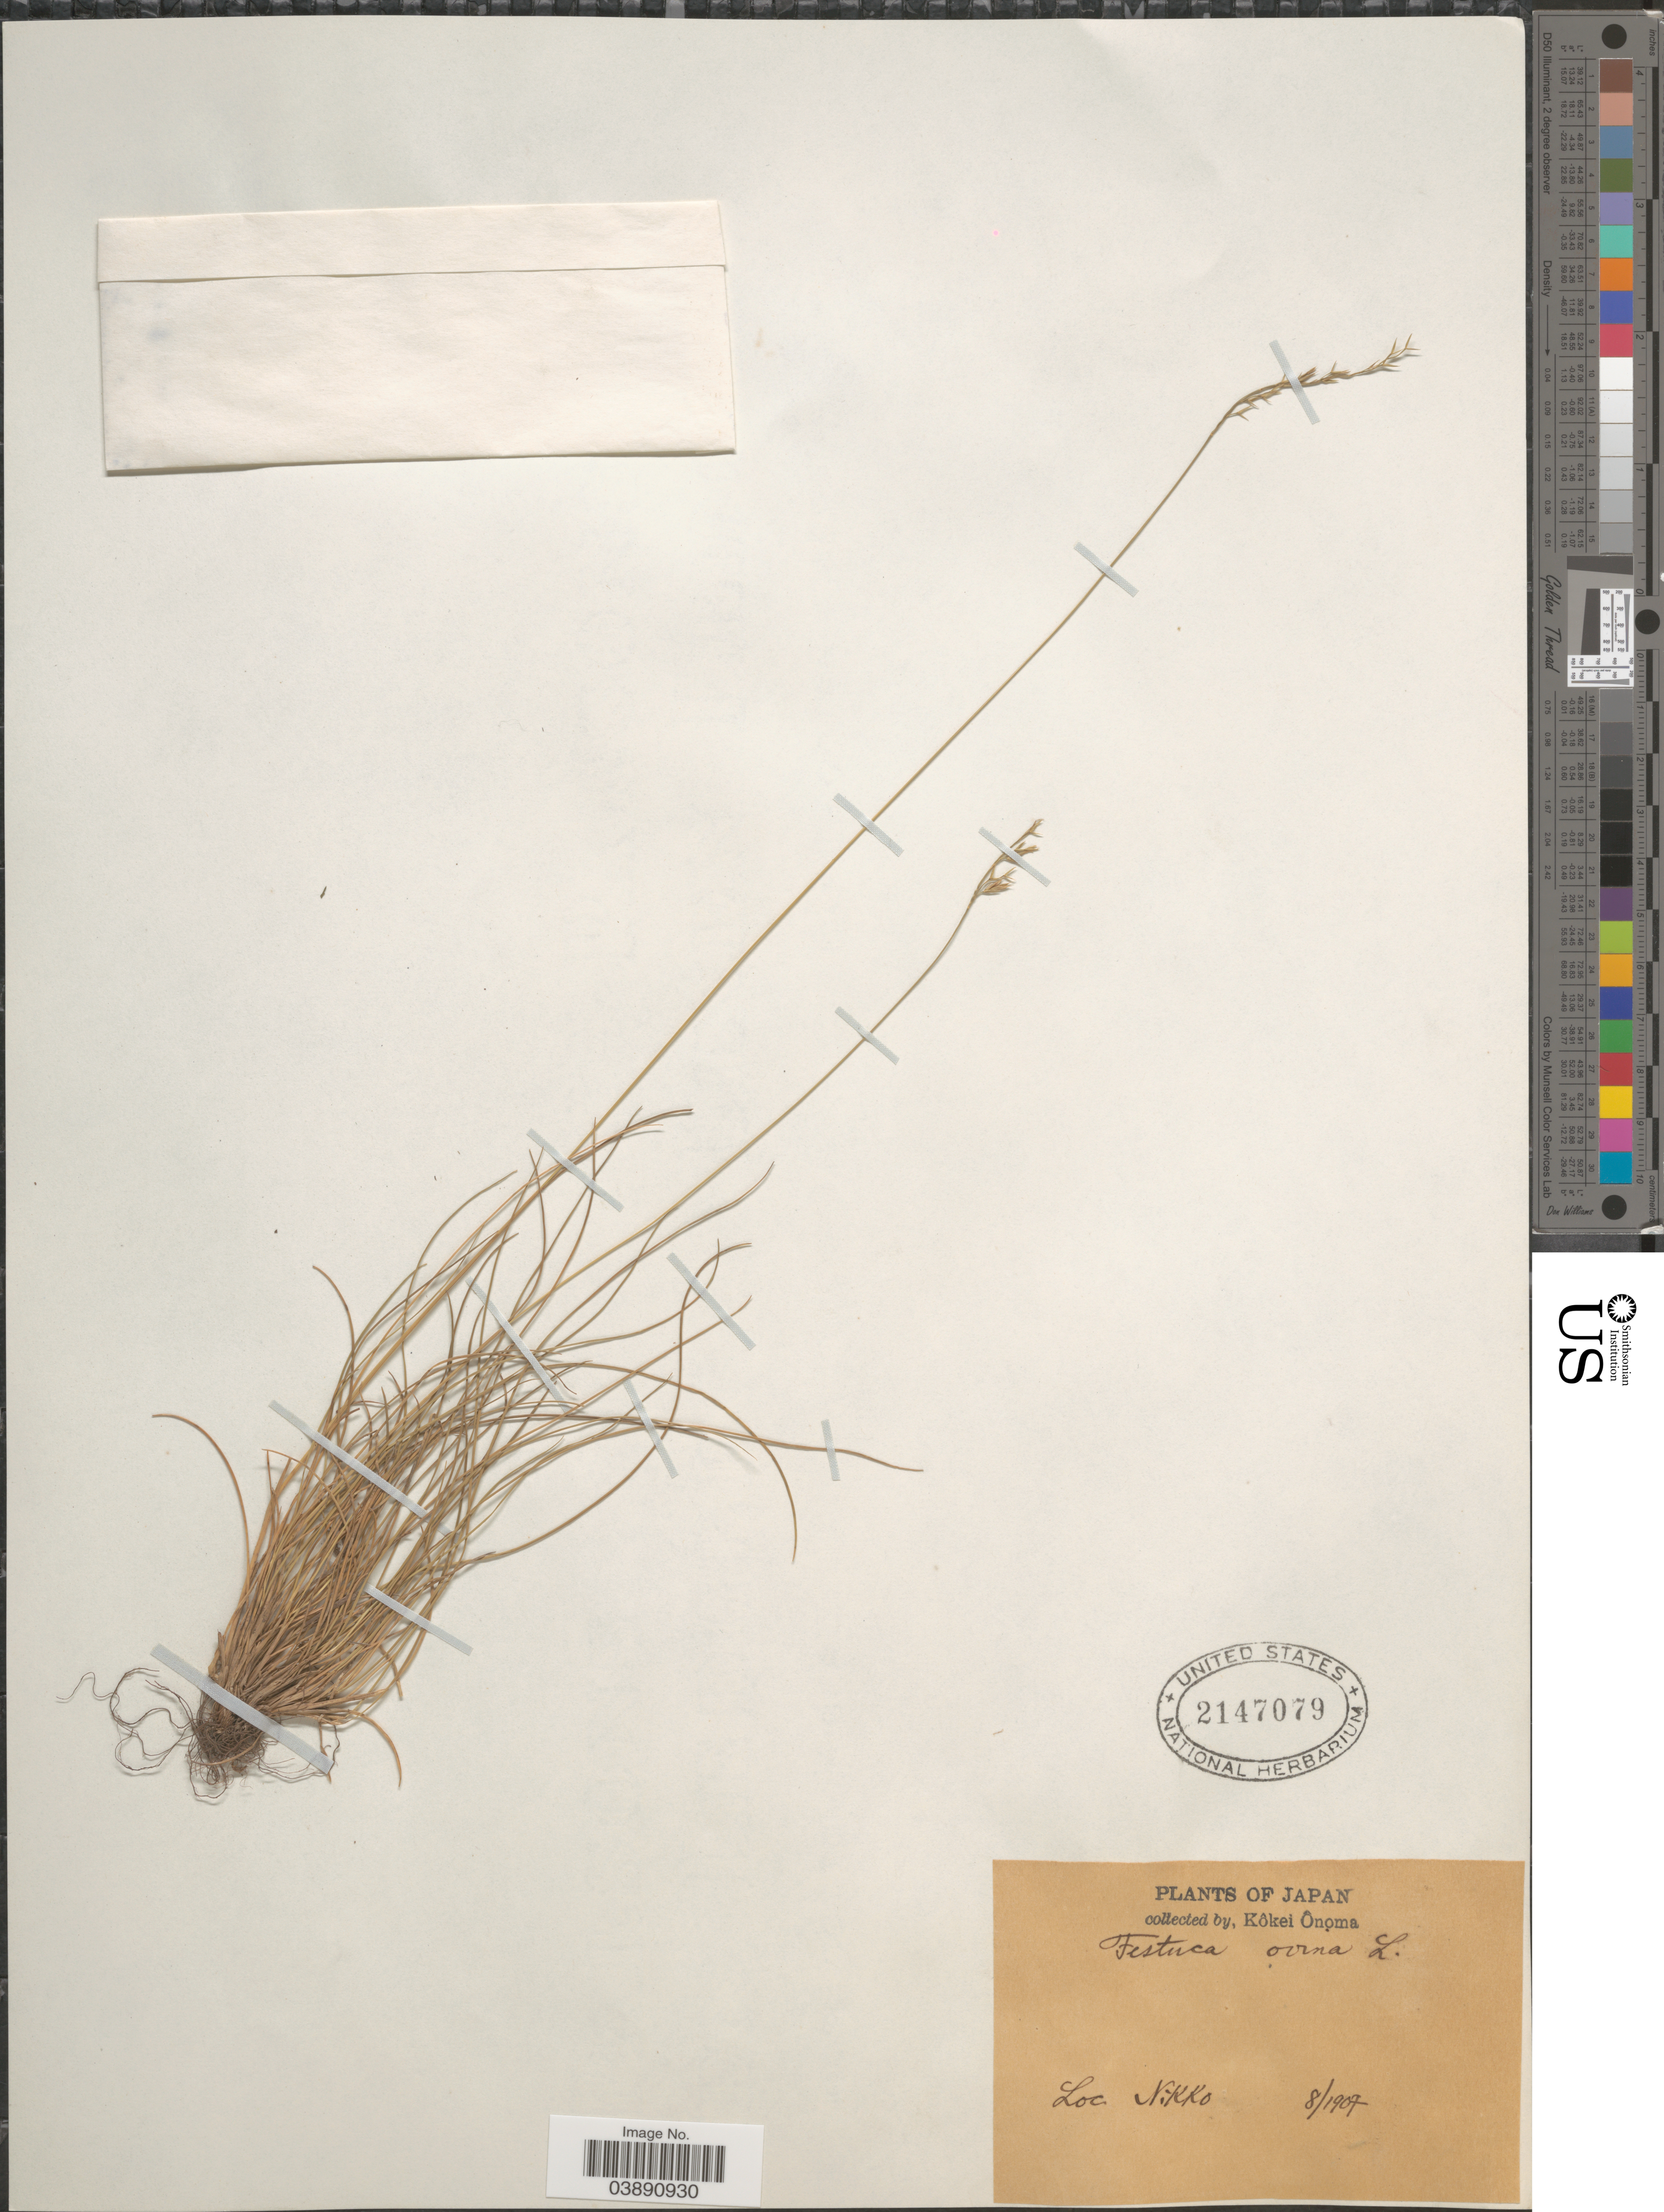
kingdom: Plantae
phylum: Tracheophyta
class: Liliopsida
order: Poales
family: Poaceae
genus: Festuca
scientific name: Festuca ovina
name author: L.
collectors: K. Onoma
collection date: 1907-08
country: Japan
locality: Nikko.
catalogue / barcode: US 2147079